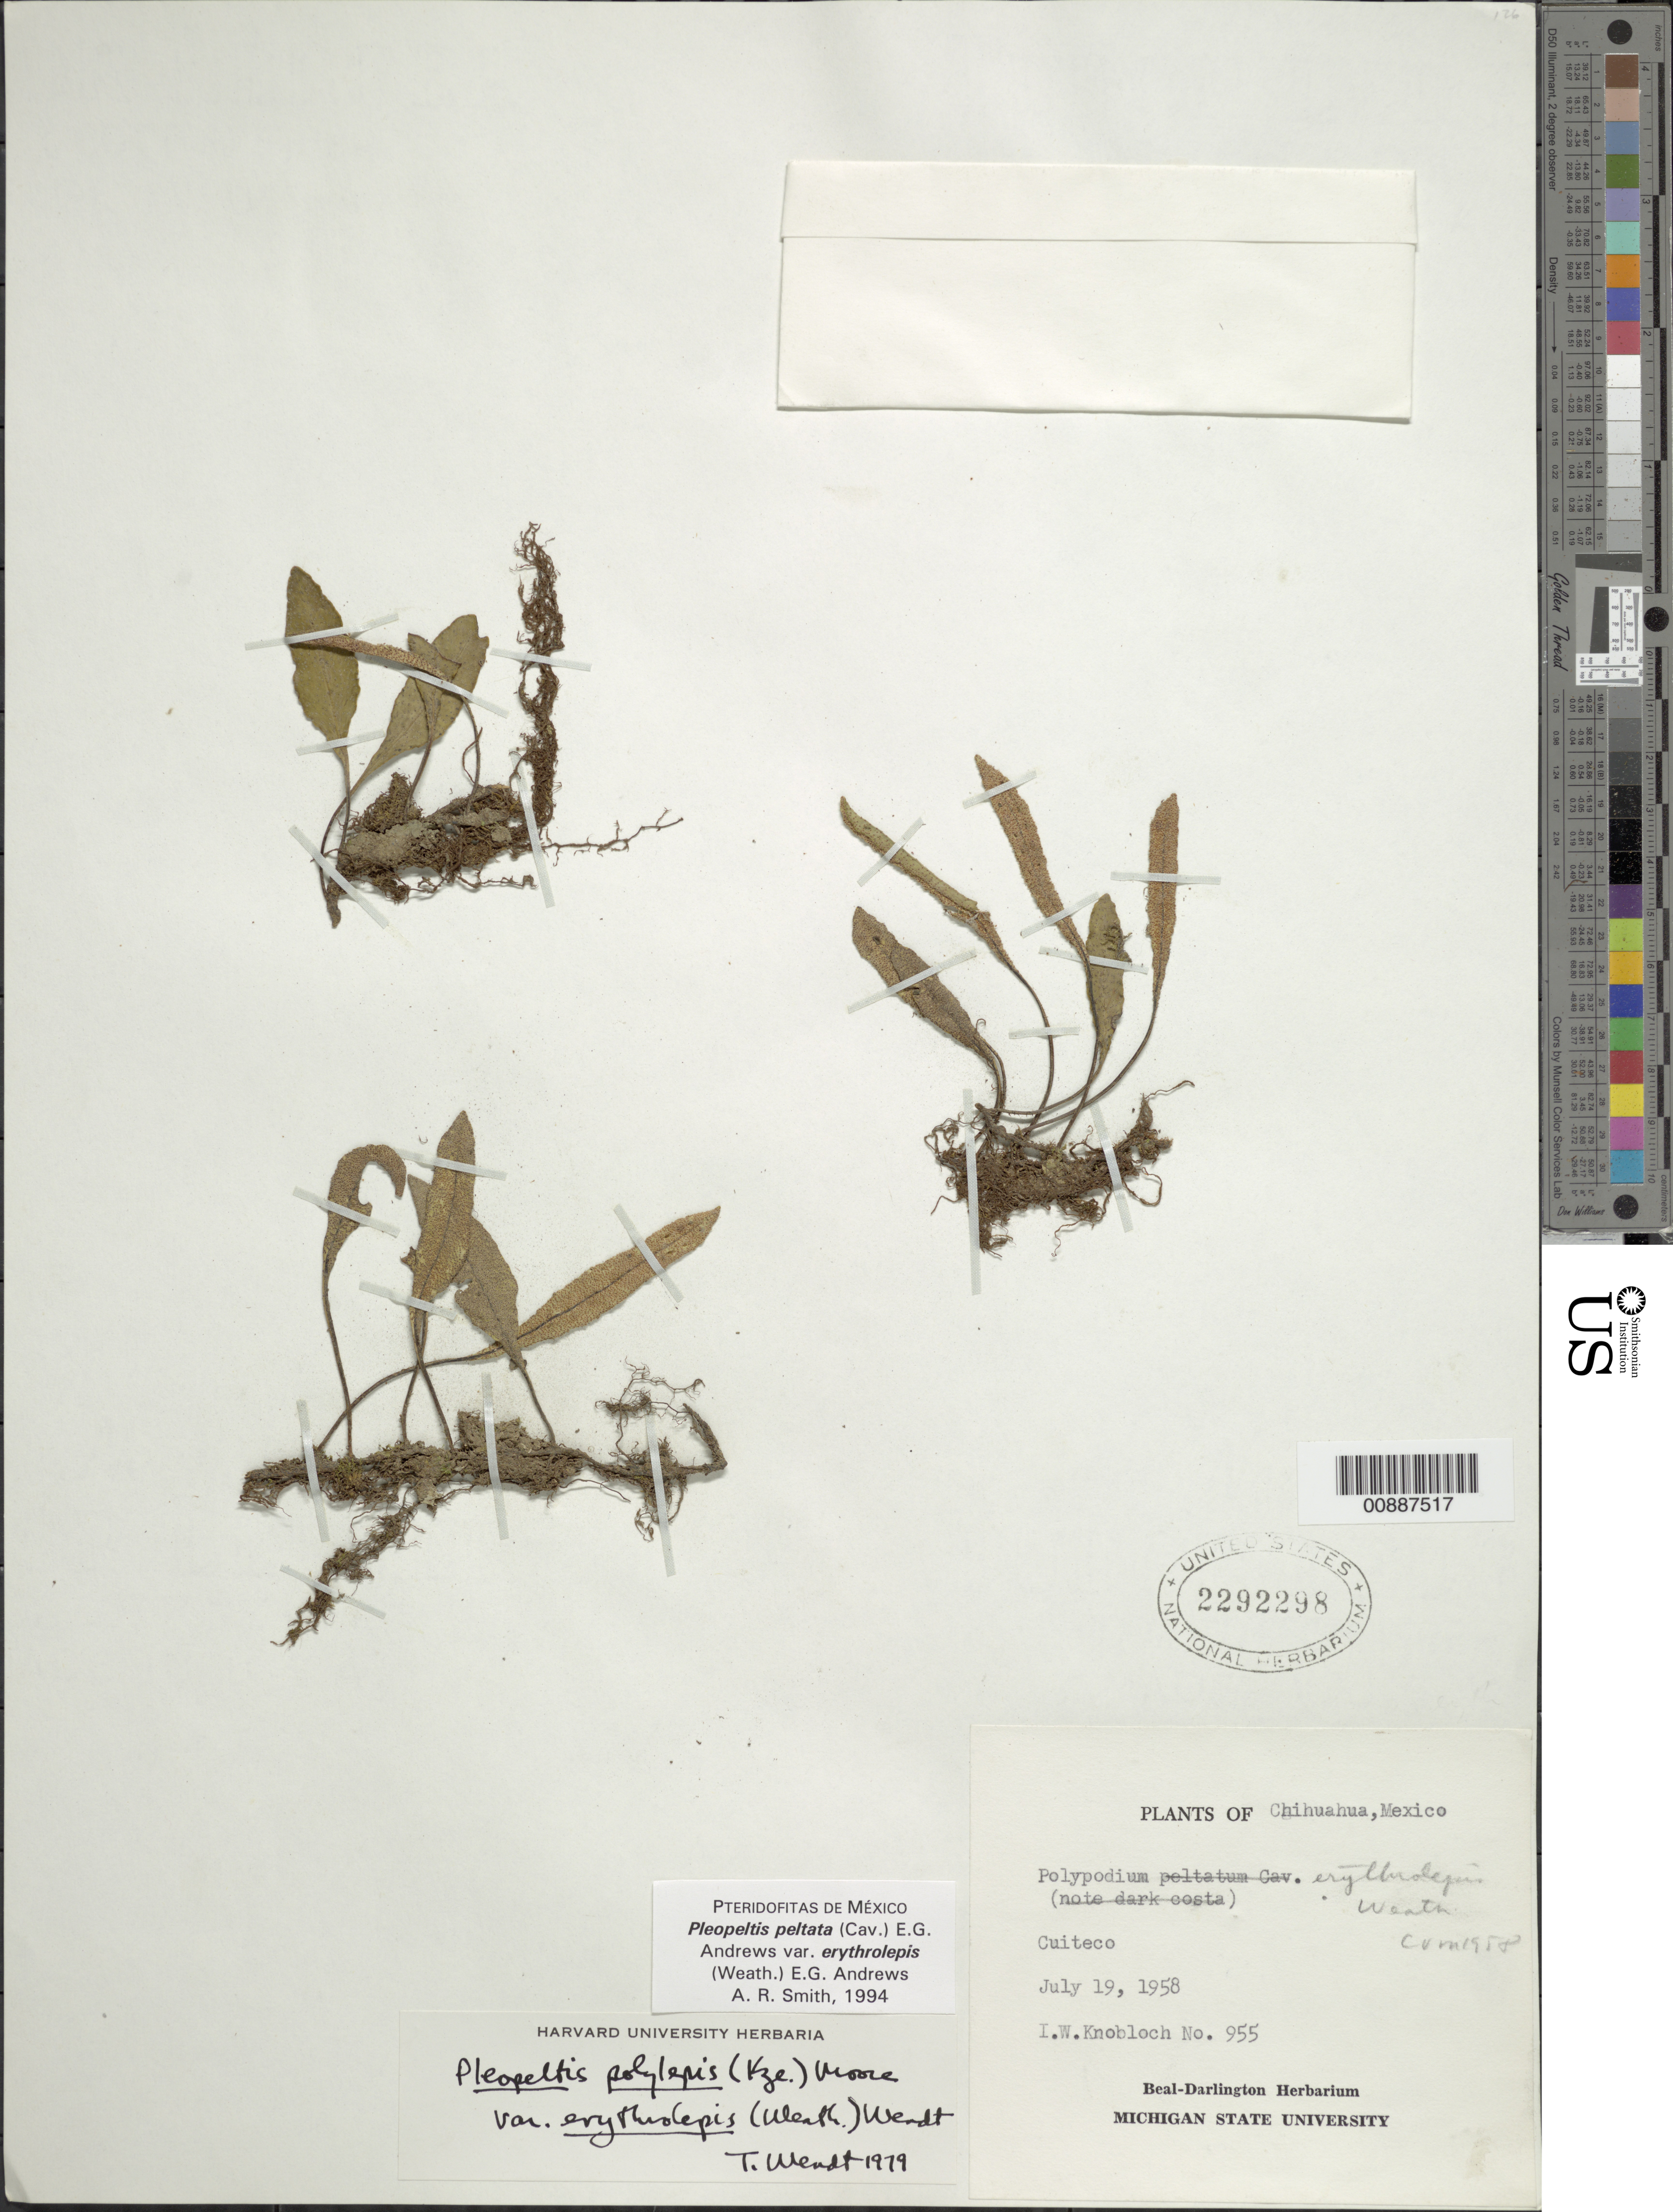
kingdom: Plantae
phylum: Tracheophyta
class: Polypodiopsida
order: Polypodiales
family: Polypodiaceae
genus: Pleopeltis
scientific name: Pleopeltis peltata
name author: Scort.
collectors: I. W. Knobloch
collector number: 955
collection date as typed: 19 Jul 1958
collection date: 1958-07-19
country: Mexico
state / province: Chihuahua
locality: Cuiteco, Chihuahua.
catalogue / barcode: US 2292298